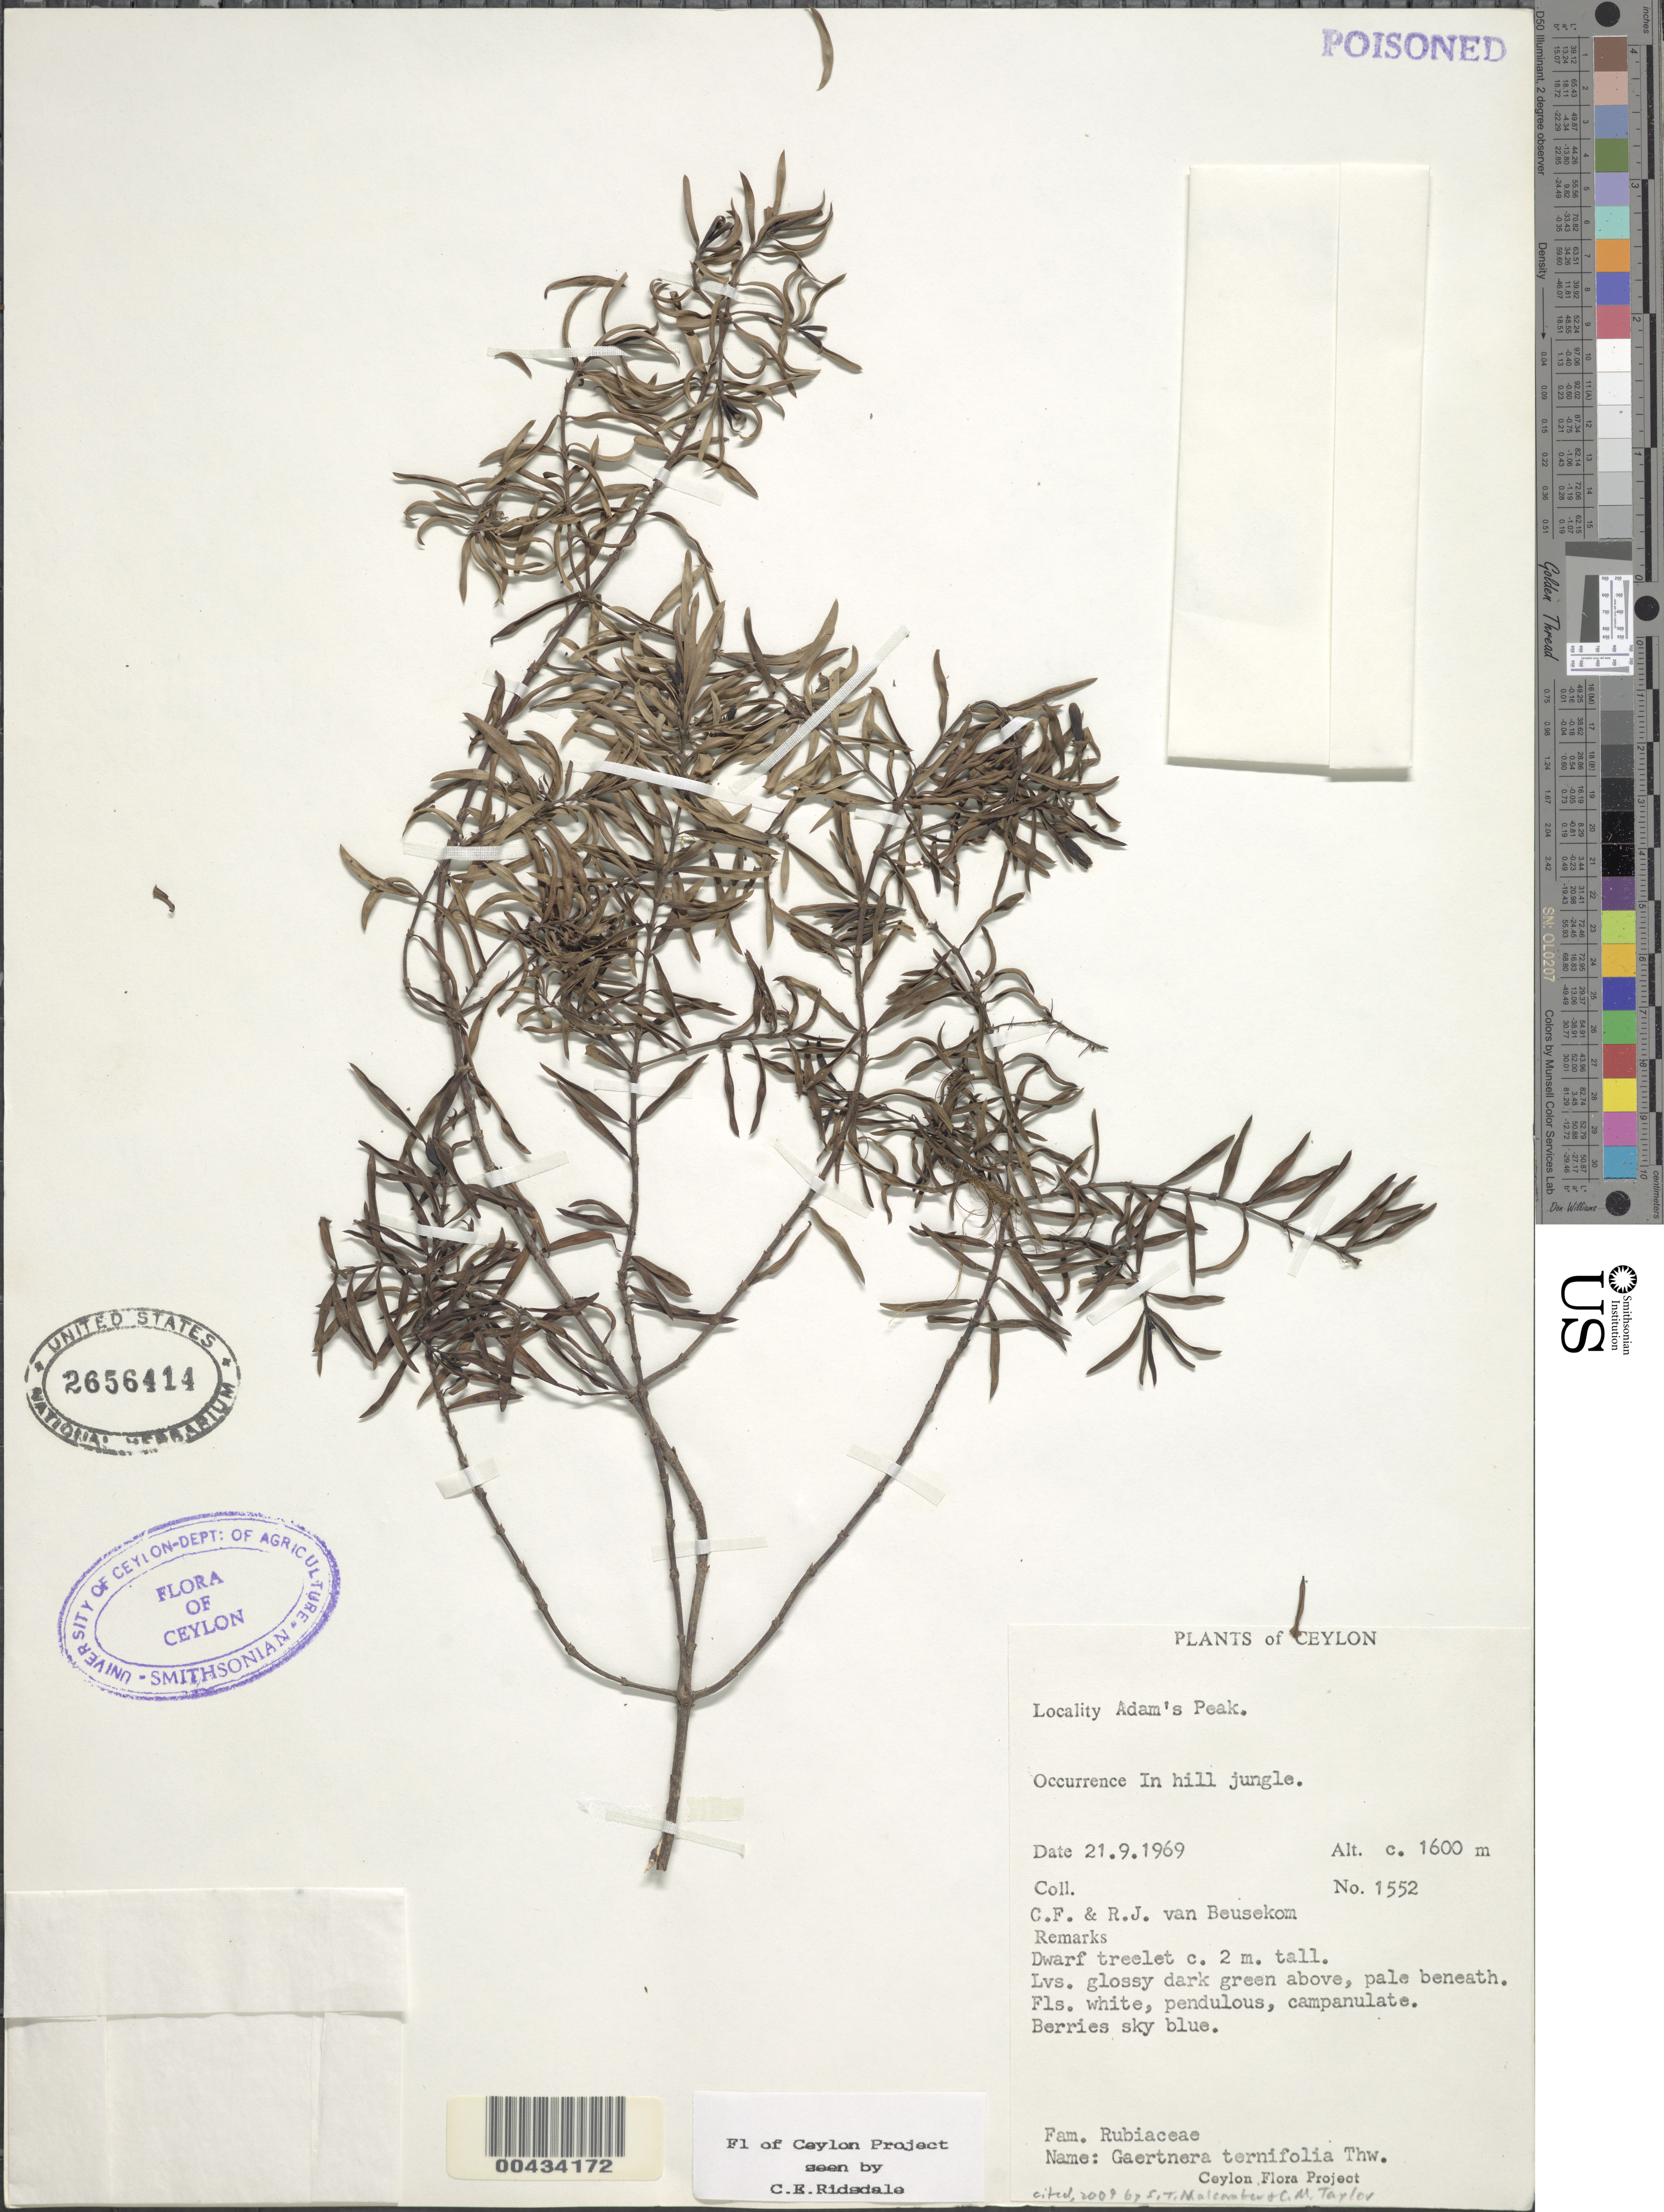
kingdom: Plantae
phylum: Tracheophyta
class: Magnoliopsida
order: Gentianales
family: Rubiaceae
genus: Gaertnera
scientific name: Gaertnera ternifolia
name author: Thwaites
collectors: C. F. Beusekom & R. Beusekom-Osinga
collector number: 1552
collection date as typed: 21 Sep 1969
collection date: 1969-09-21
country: Sri Lanka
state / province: Central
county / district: Kandy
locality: Adam's Peak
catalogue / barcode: US 2656414